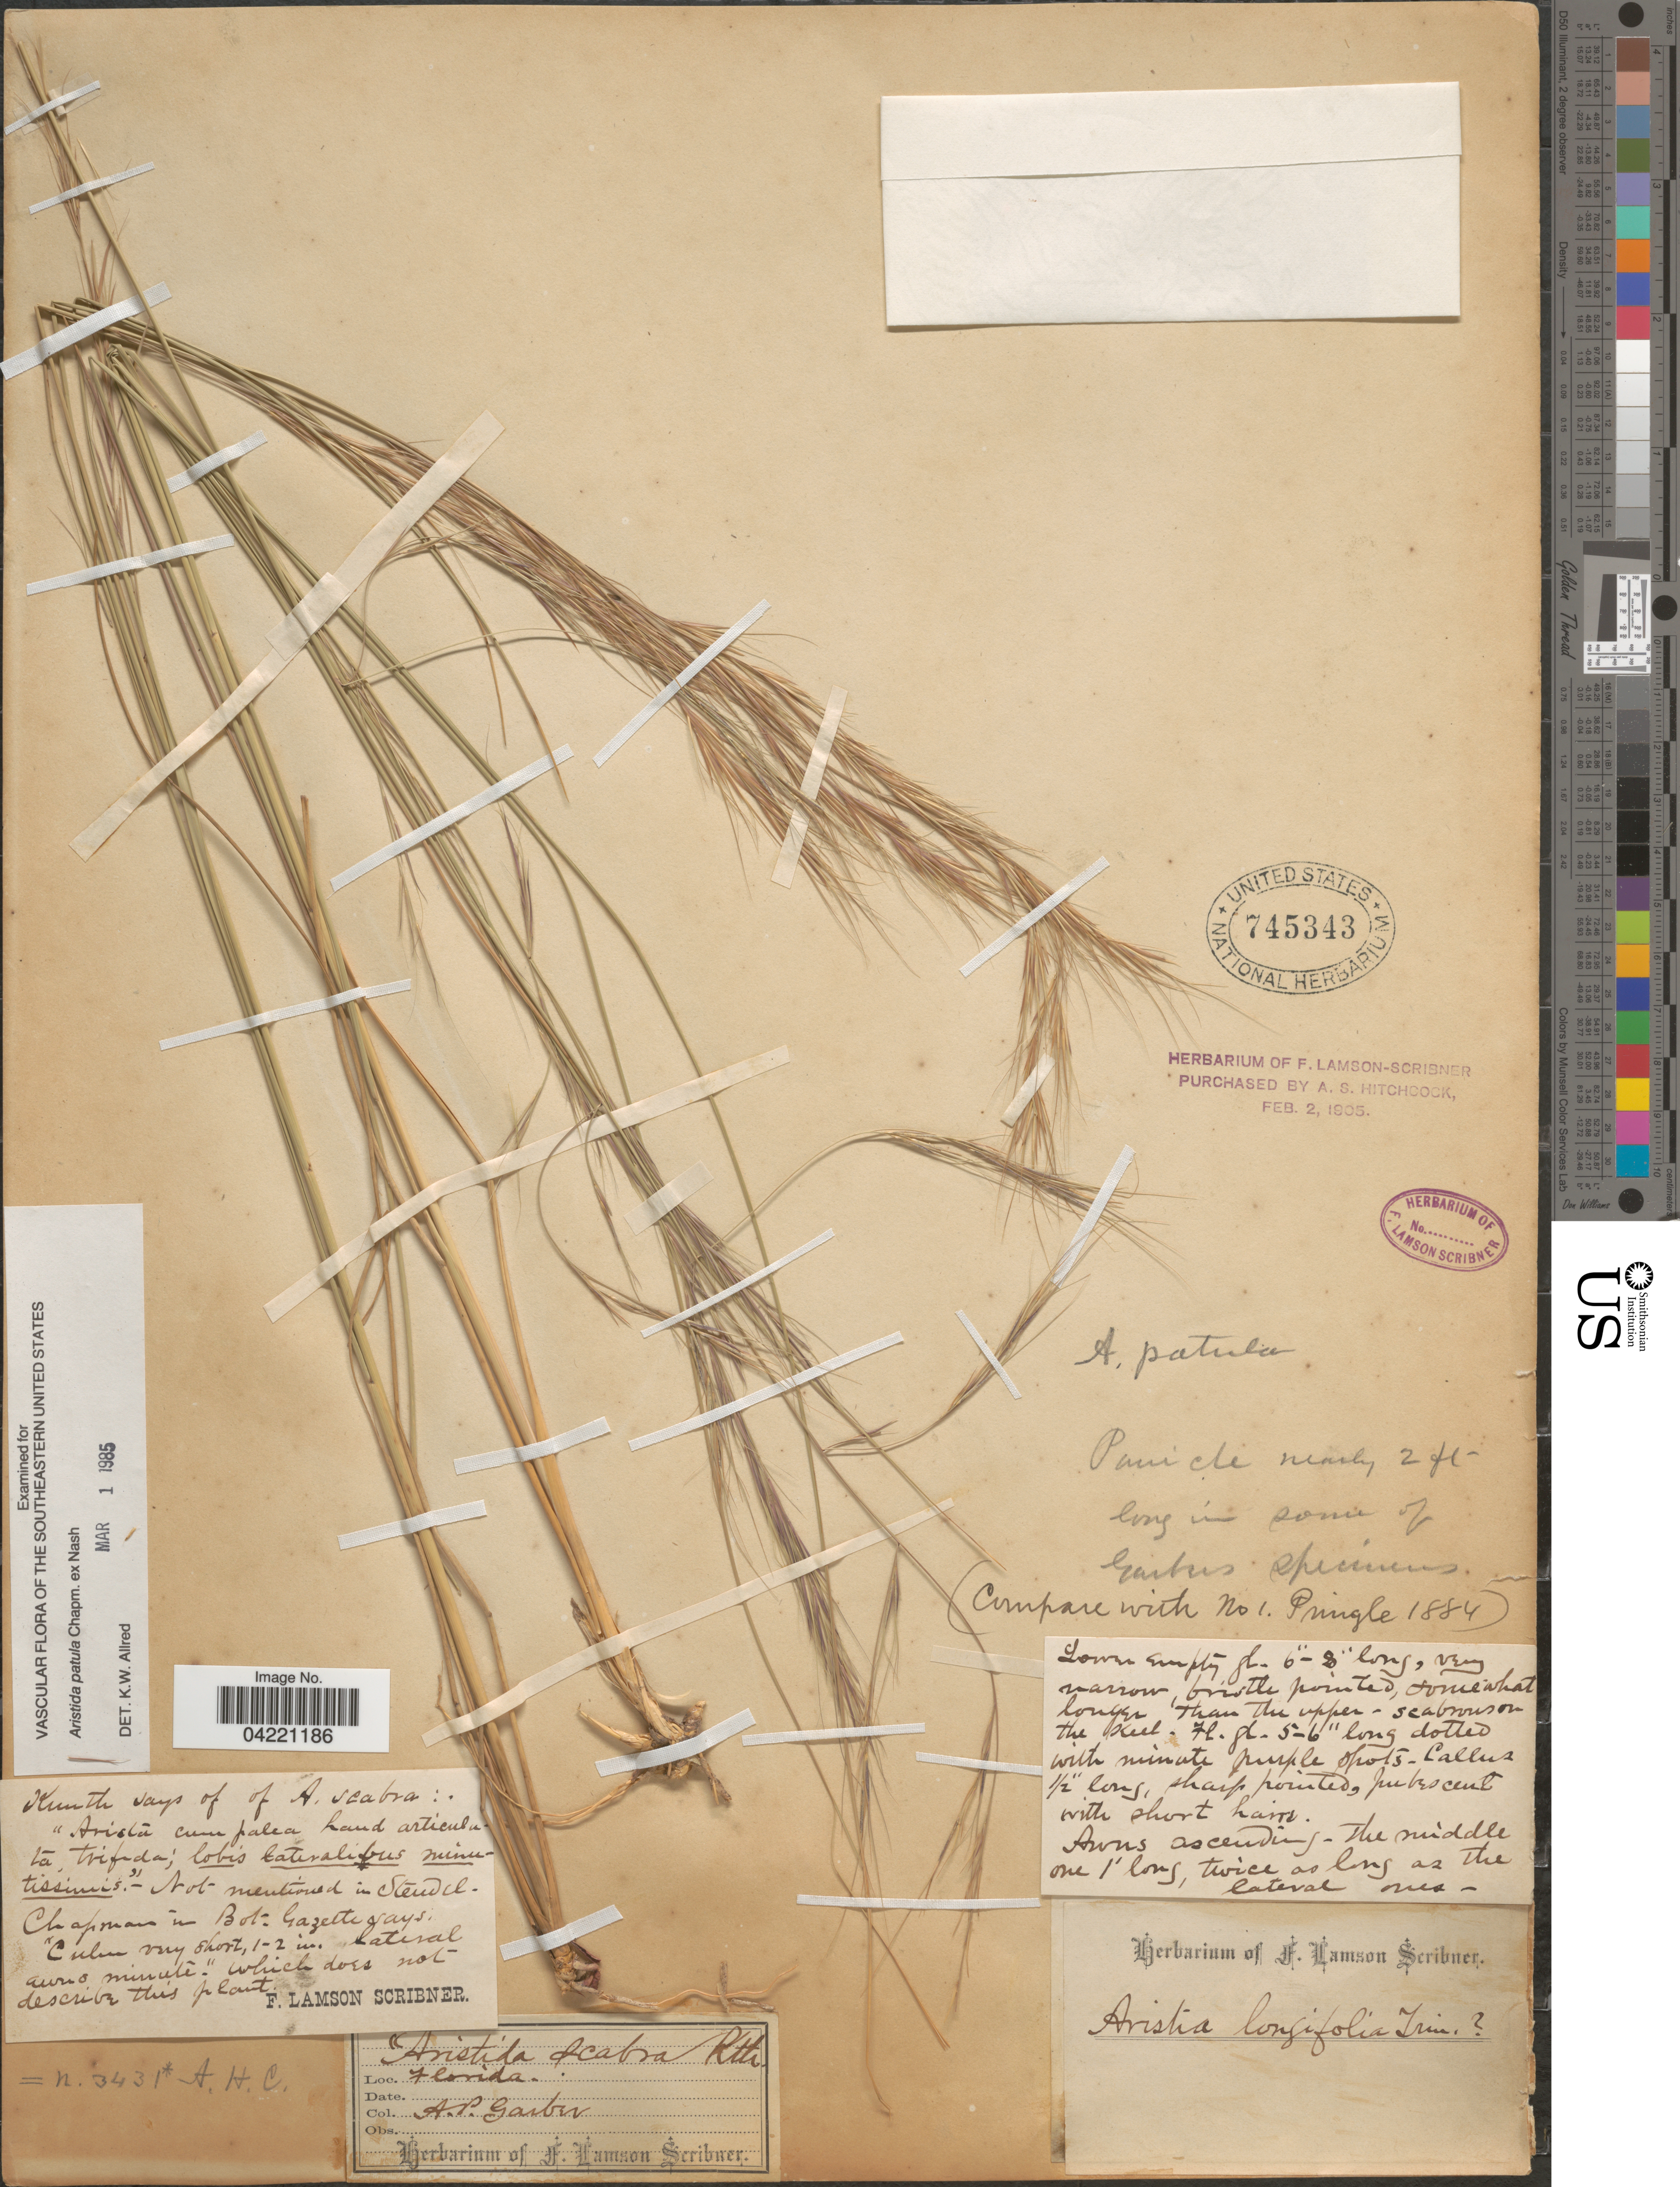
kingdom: Plantae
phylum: Tracheophyta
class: Liliopsida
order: Poales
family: Poaceae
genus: Aristida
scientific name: Aristida patula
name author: Chapm. ex Nash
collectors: A. P. Garber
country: United States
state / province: Florida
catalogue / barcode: US 745343